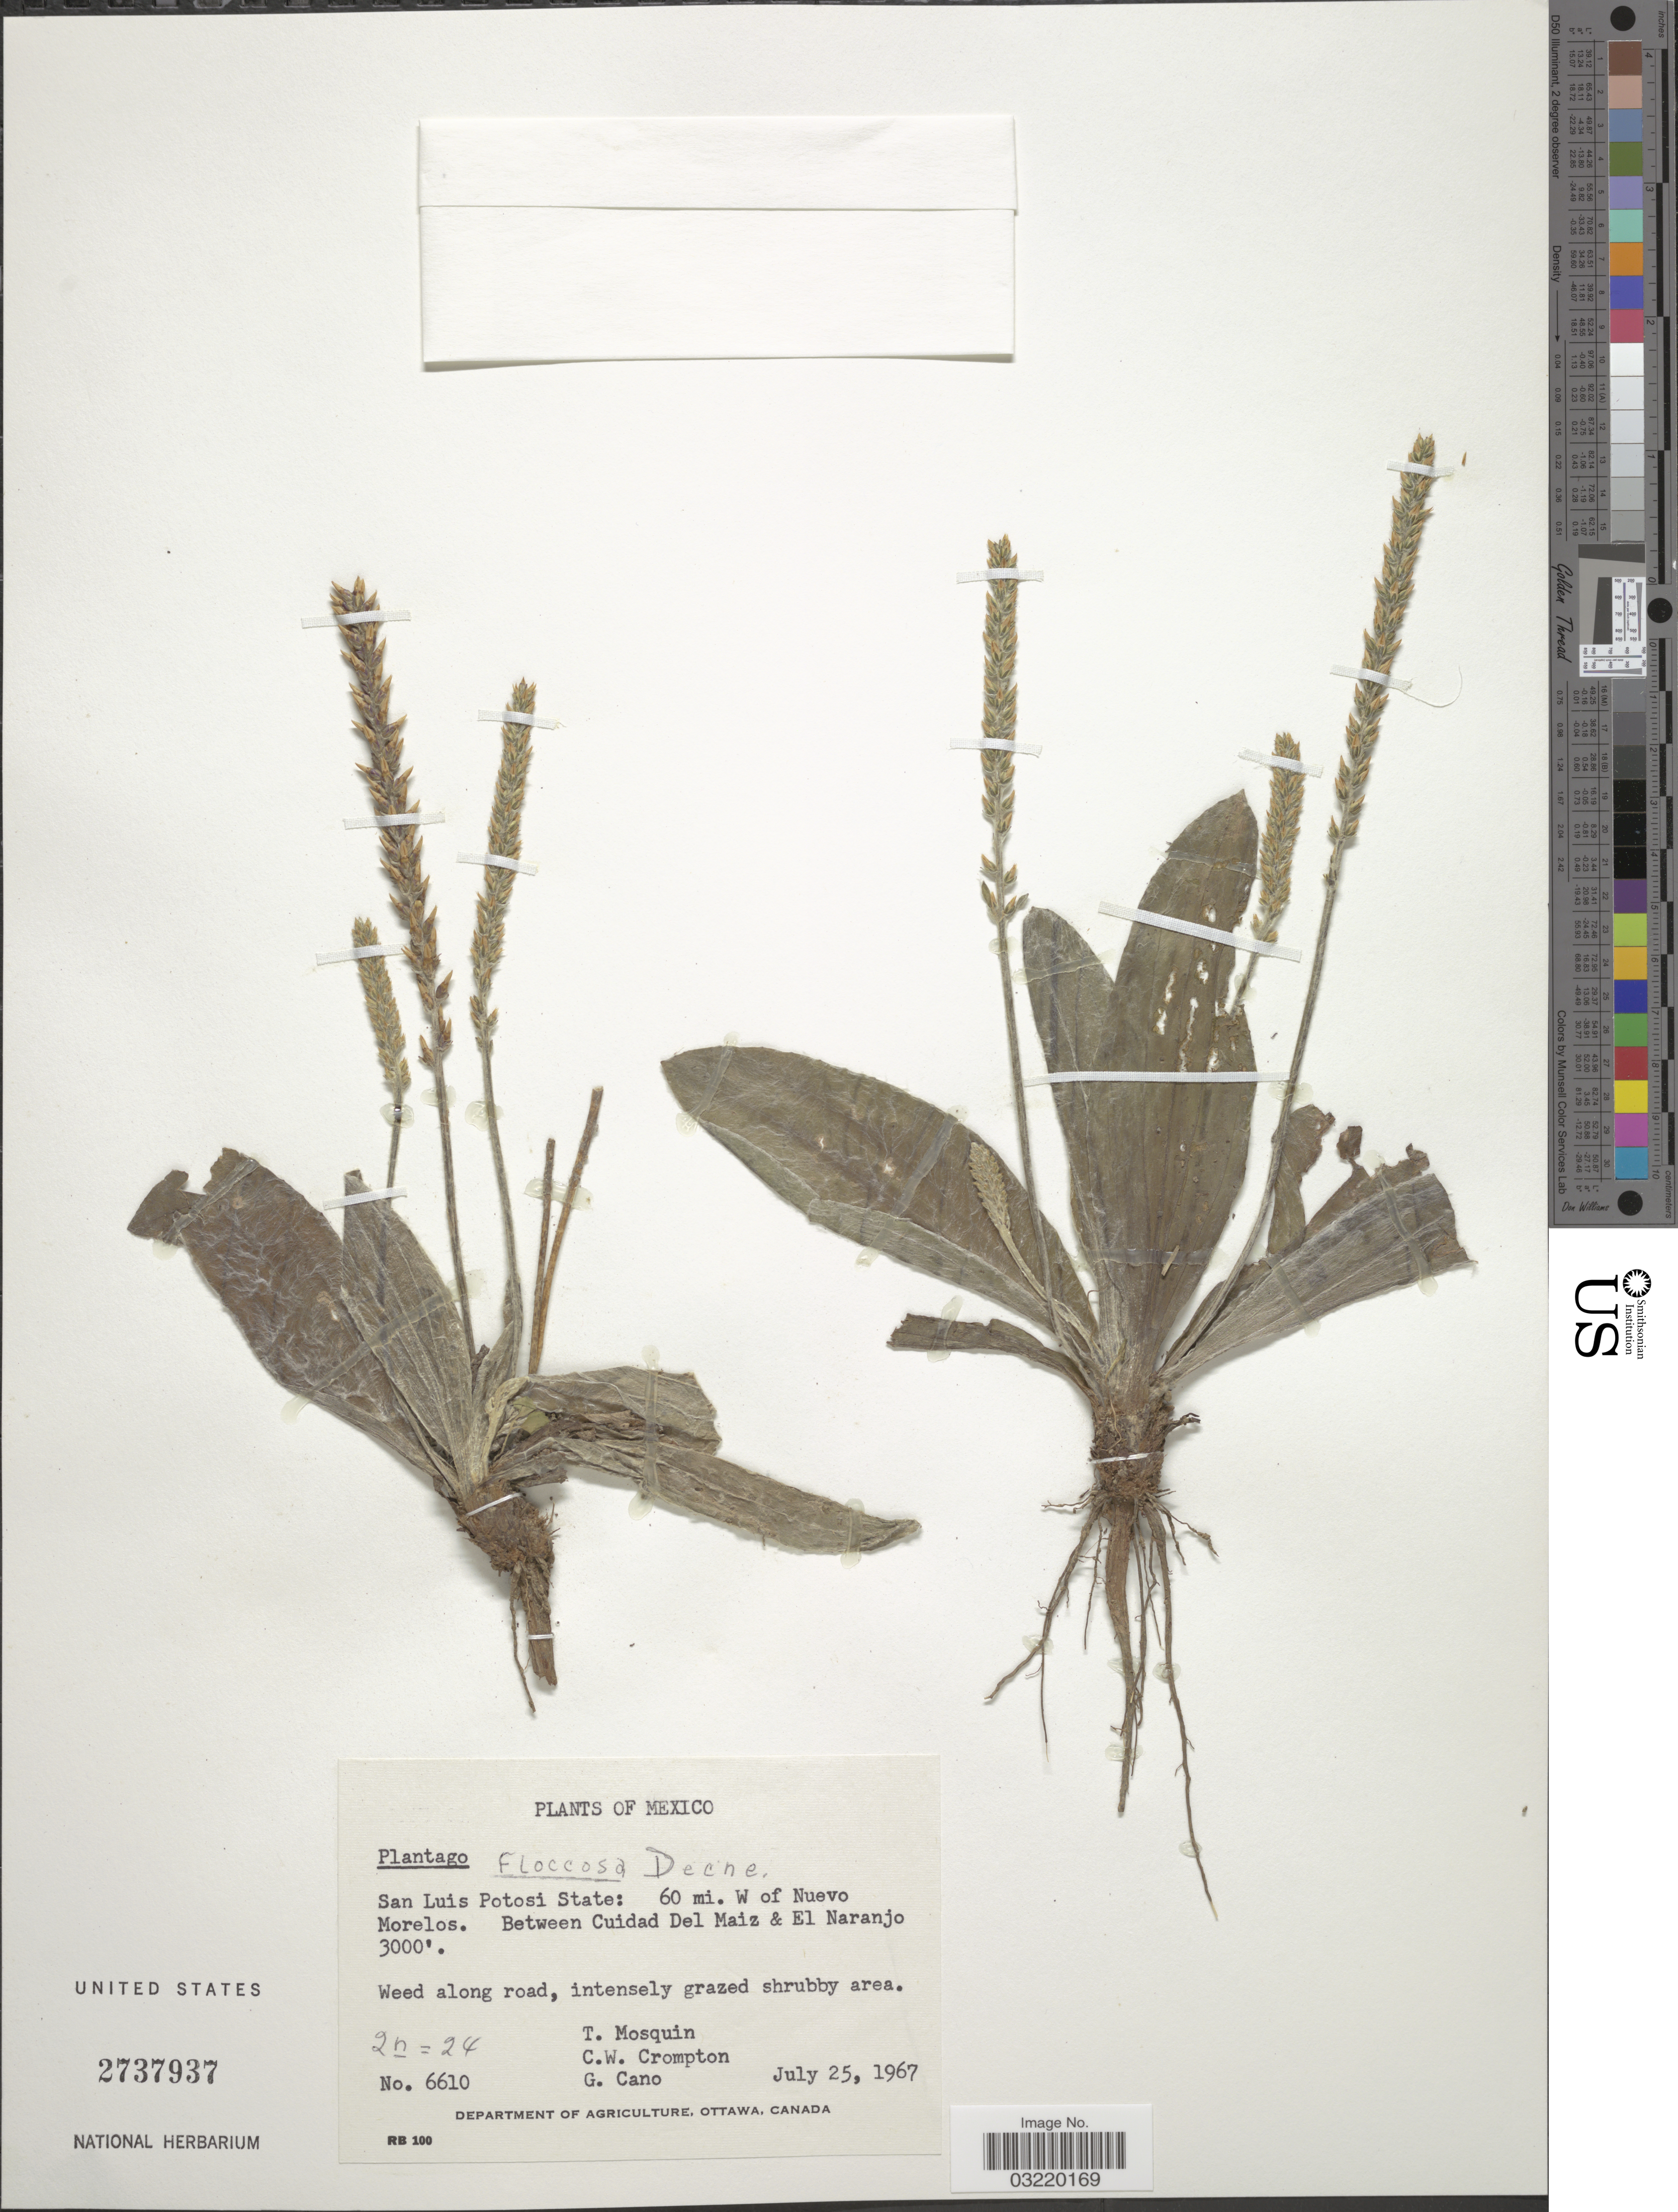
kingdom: Plantae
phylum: Tracheophyta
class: Magnoliopsida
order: Lamiales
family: Plantaginaceae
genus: Plantago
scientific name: Plantago floccosa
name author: Decne.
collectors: T. Mosquin, C. W. Crompton & G. Cano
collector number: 6610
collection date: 1967-07-25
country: Mexico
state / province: San Luis Potosí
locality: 60 mi. W of Nuevo Morelos. Between Cuidad Del Maiz & El Naranjo.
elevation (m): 914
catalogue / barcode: US 2737937